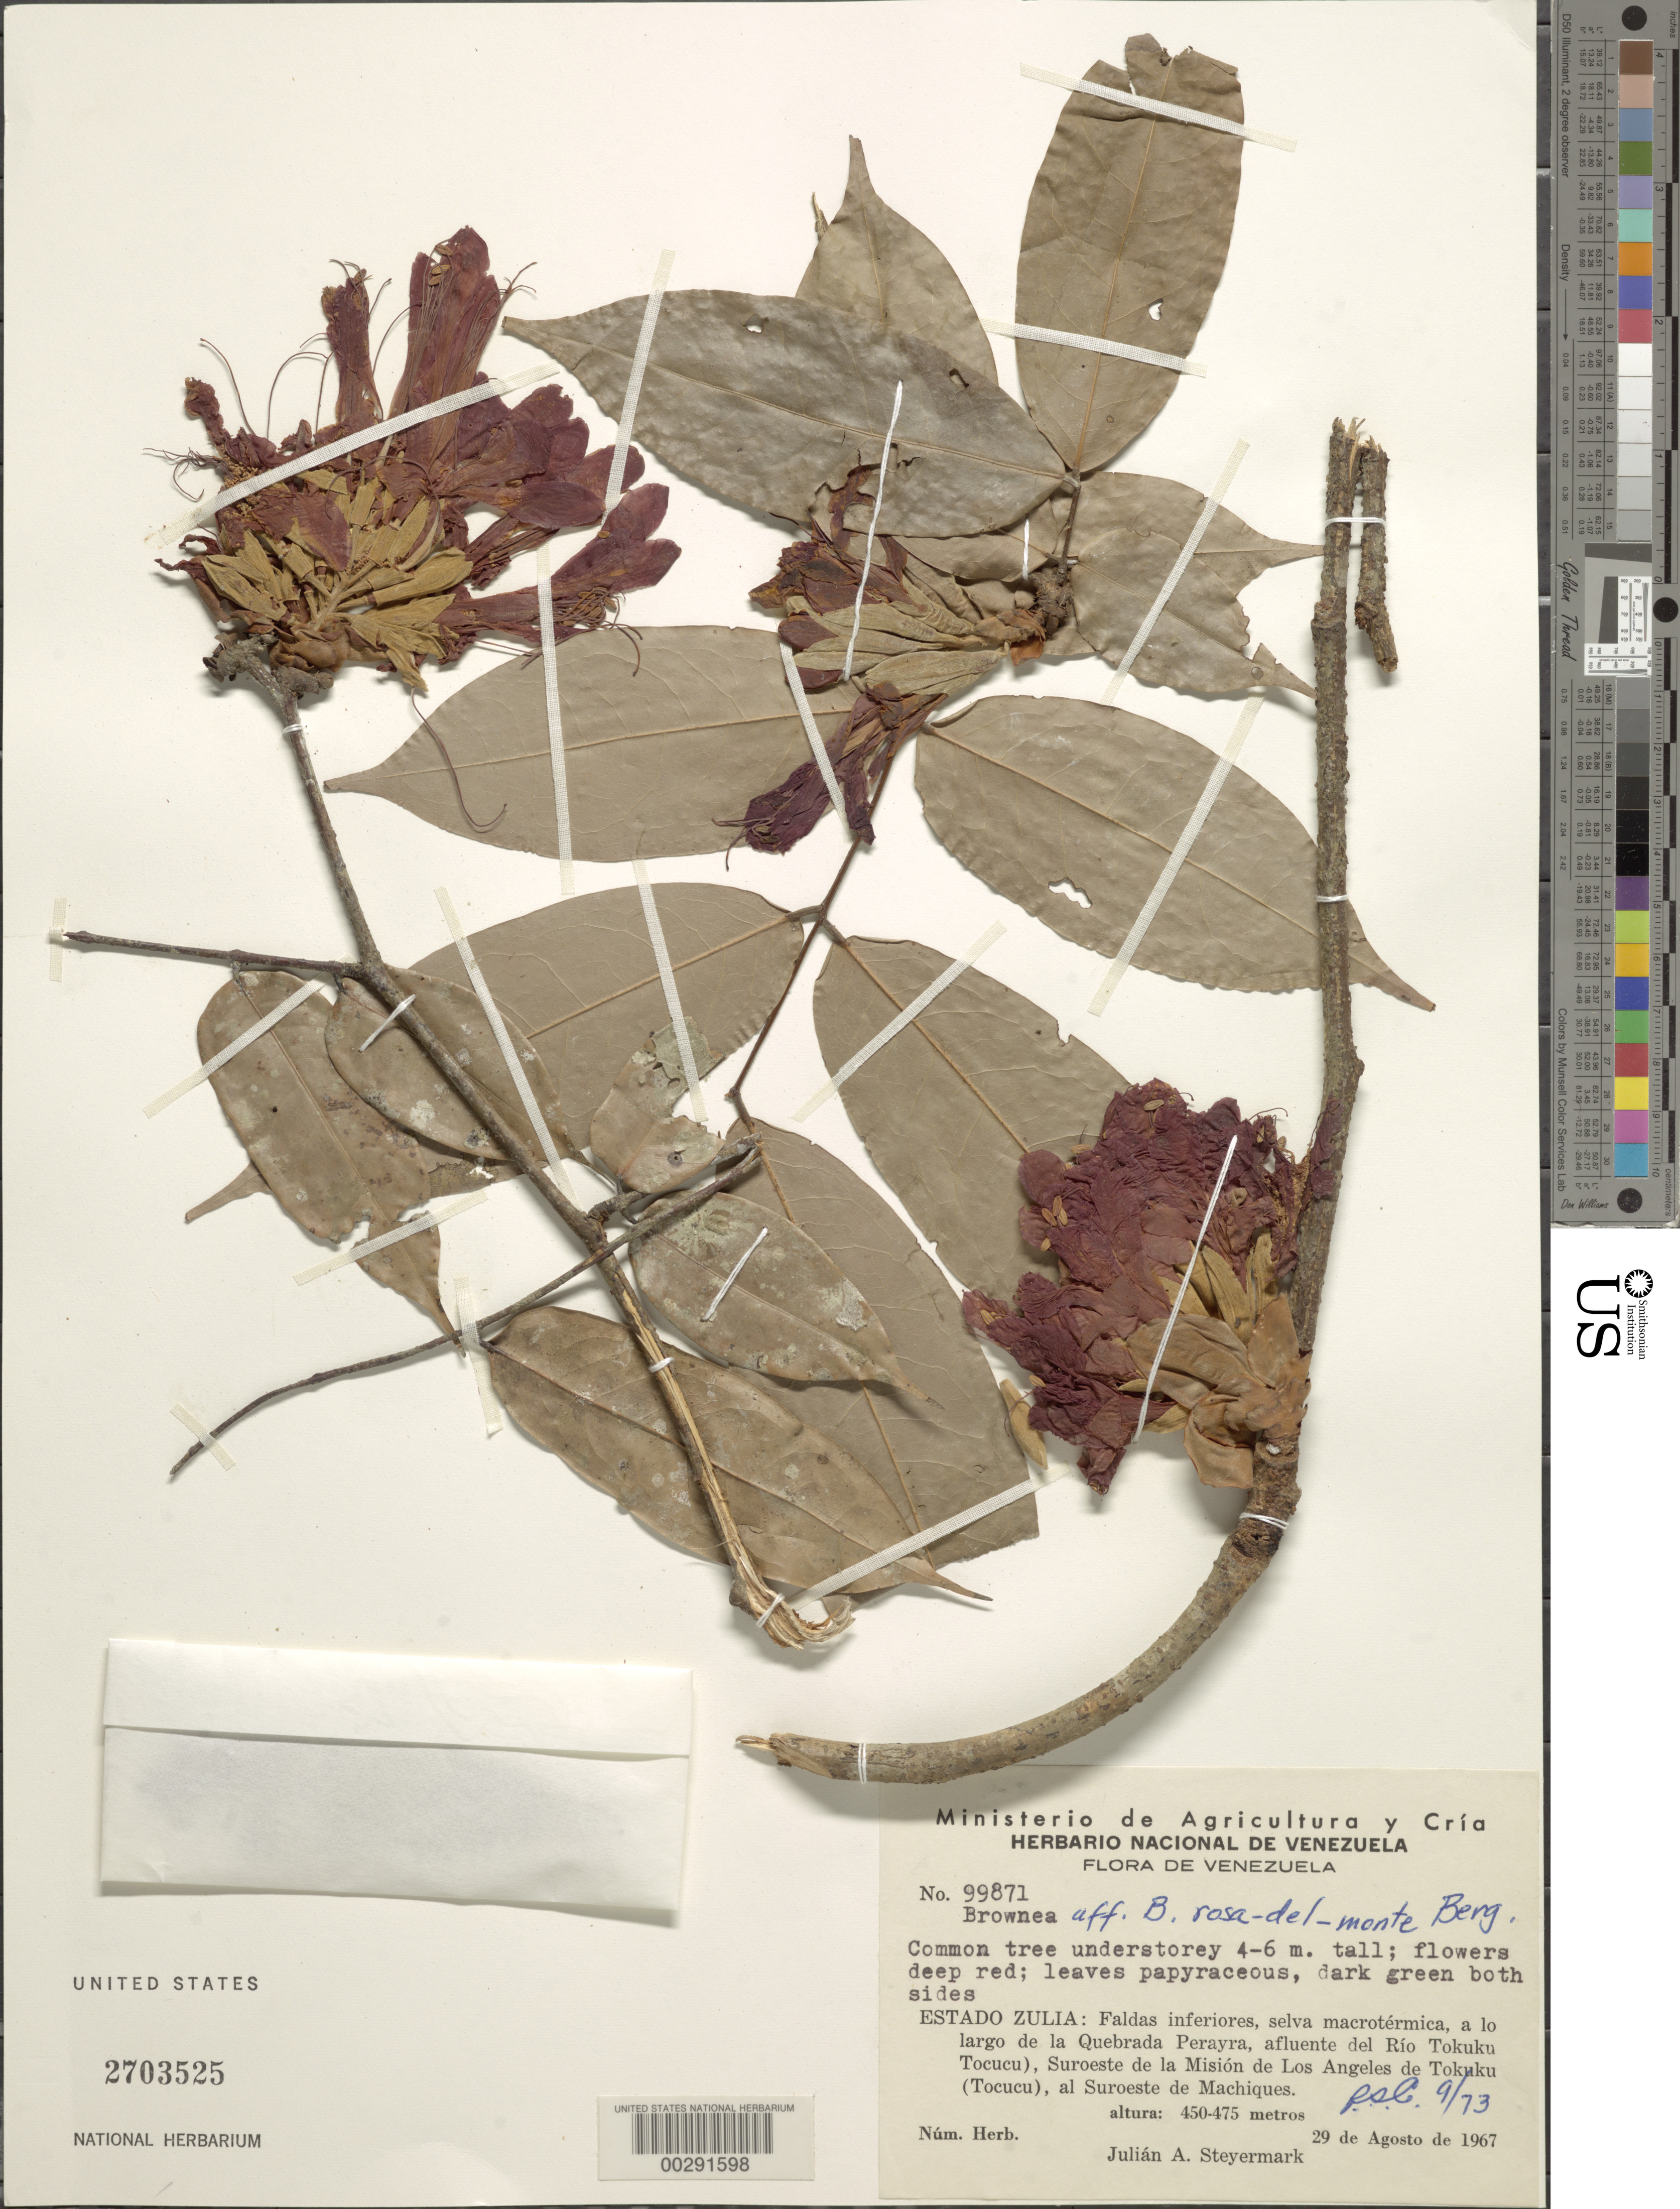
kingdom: Plantae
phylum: Tracheophyta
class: Magnoliopsida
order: Fabales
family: Fabaceae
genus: Brownea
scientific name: Brownea rosa-de-monte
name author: P.J. Bergius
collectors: J. Steyermark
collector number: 99871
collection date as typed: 29 Aug 1967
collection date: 1967-08-29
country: Venezuela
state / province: Zulia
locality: Along quebrada perayra, afluent of the rio tokuku (tocucu), se of the mision de los angles de tokuku (tocucu) se of machiques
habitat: Lower slope, forest macrotermica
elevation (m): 450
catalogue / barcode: US 2703525